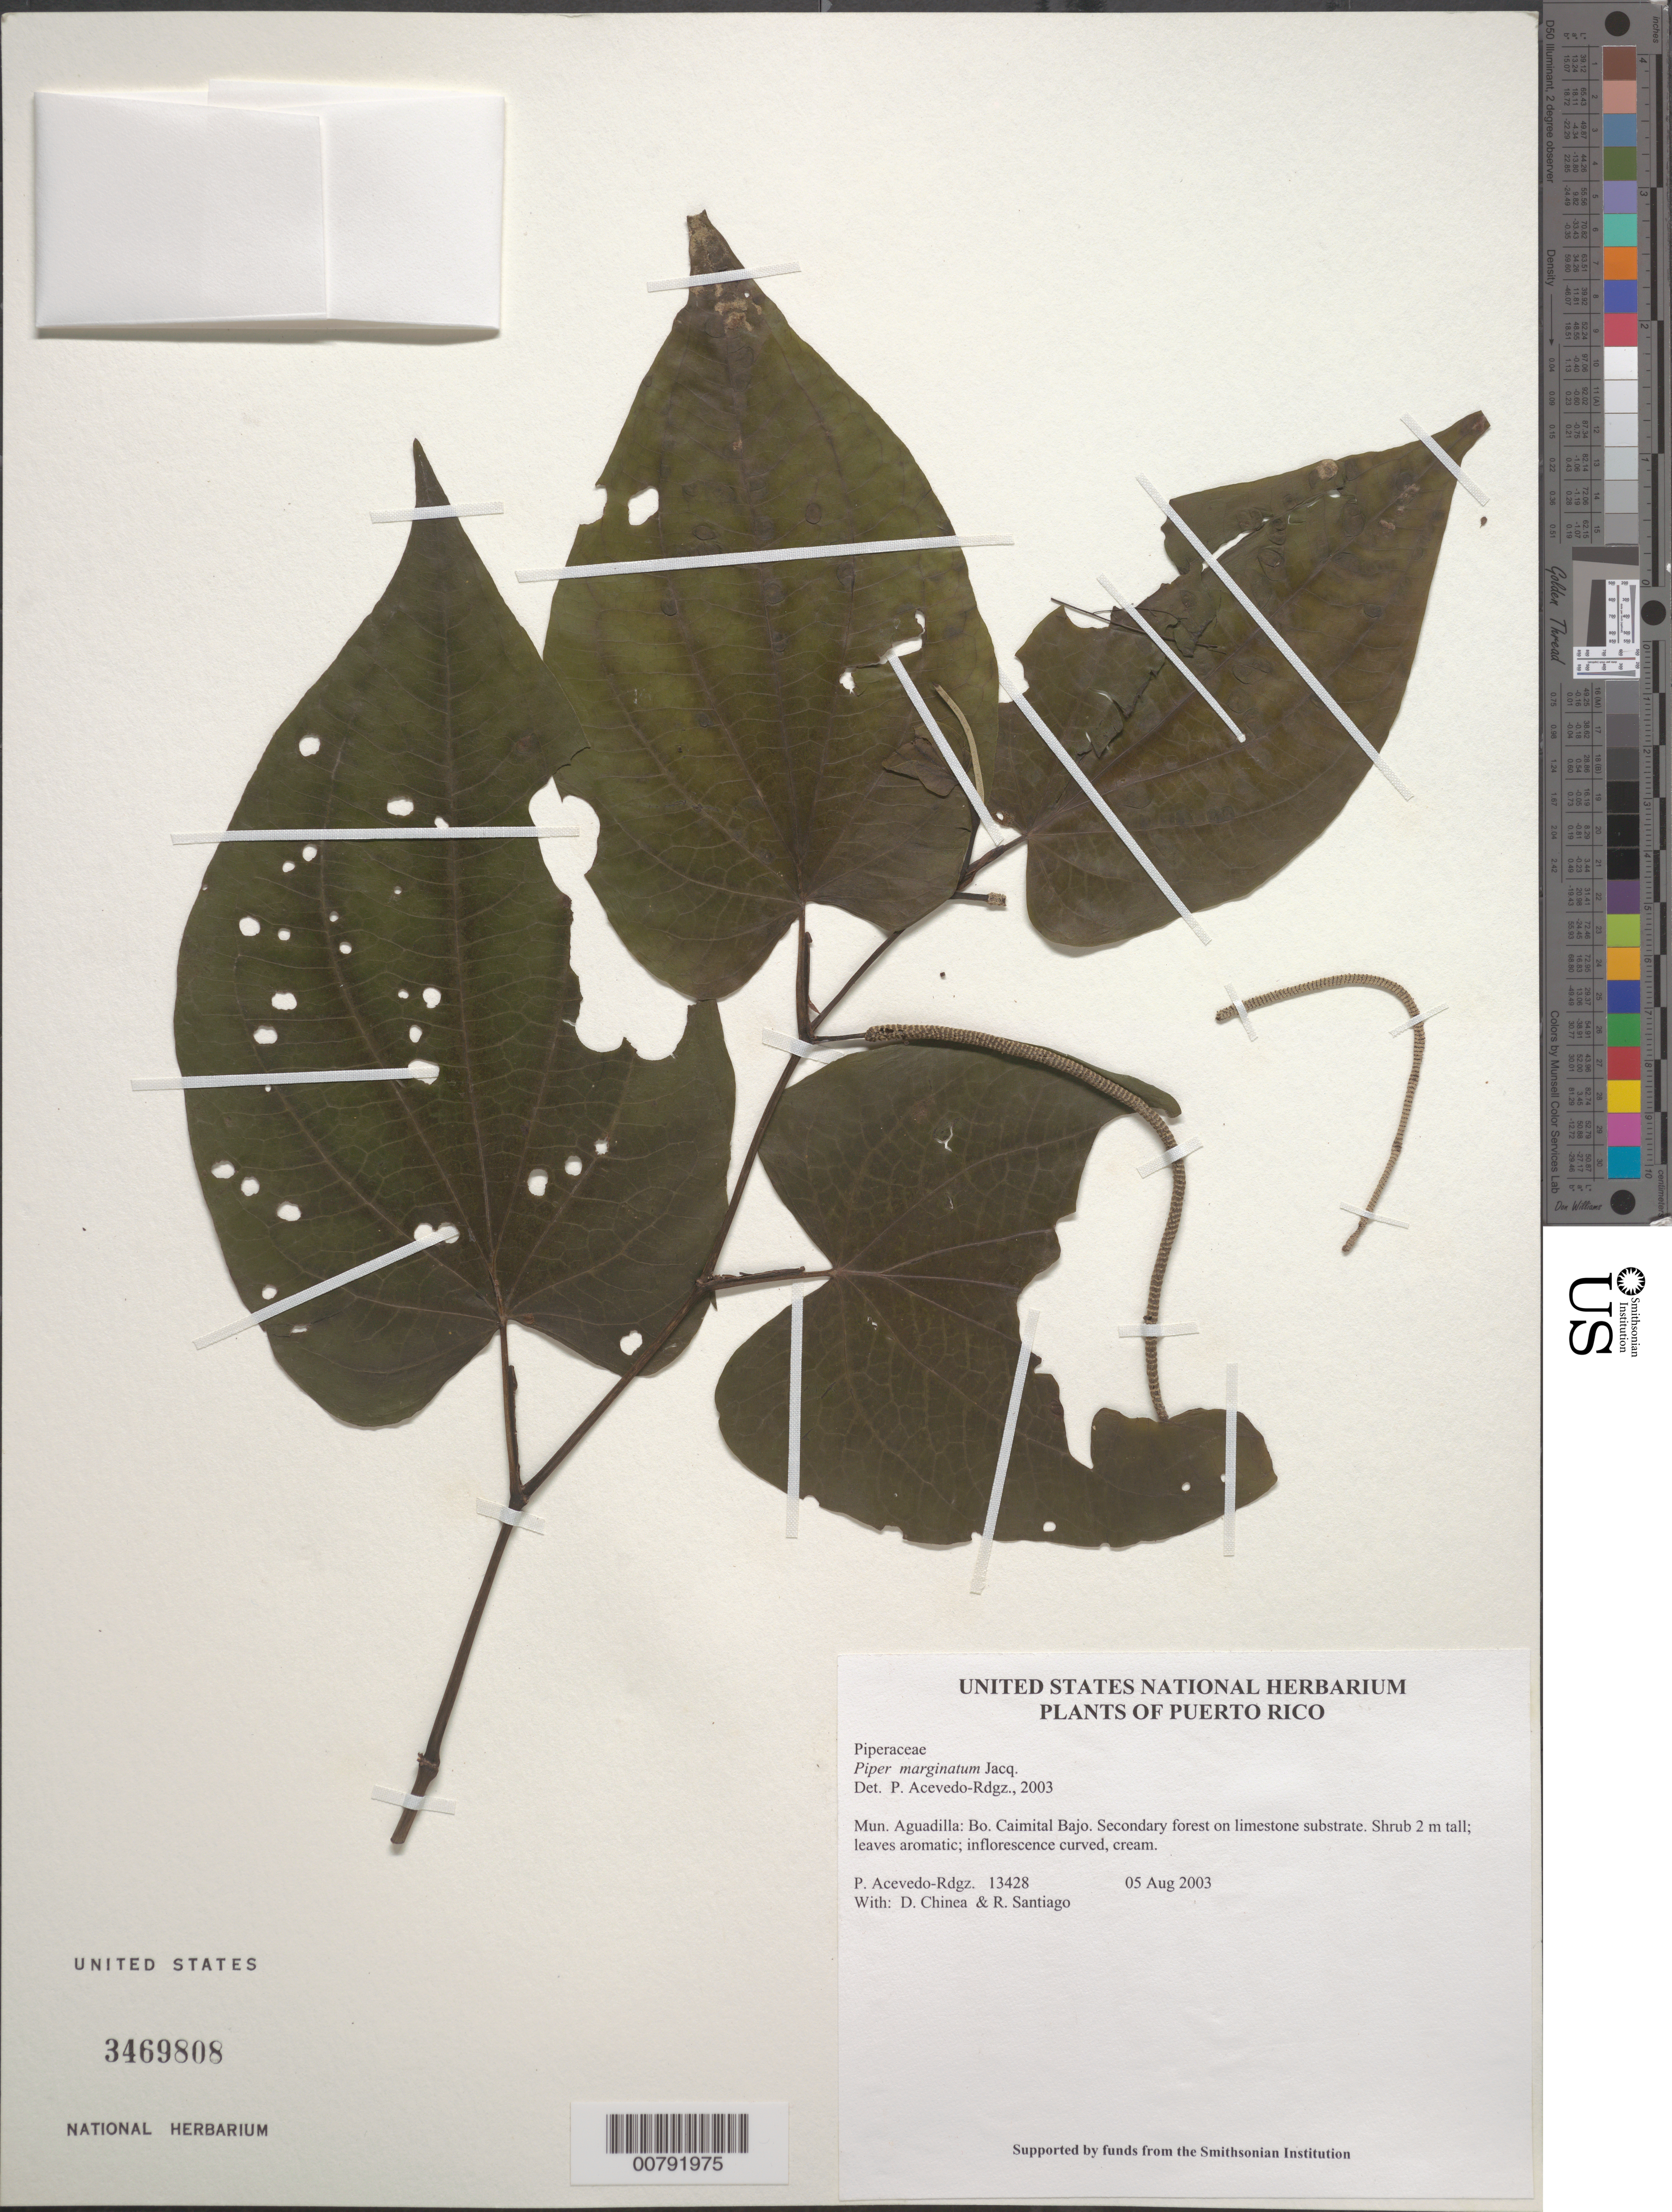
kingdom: Plantae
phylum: Tracheophyta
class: Magnoliopsida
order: Piperales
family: Piperaceae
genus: Piper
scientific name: Piper marginatum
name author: Jacq.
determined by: Acevedo-Rodríguez, P., (BOT), Smithsonian Institution - National Museum of Natural History (UNITED STATES)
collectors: P. Acevedo-Rodr., D. Chinea & R. Santiago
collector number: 13428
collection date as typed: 05 Aug 2003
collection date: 2003-08-05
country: Puerto Rico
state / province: Aguadilla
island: Puerto Rico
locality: Mun. Aguadilla: Bo. Caimital Bajo.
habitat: Secondary forest on limestone substrate.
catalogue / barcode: US 3469808